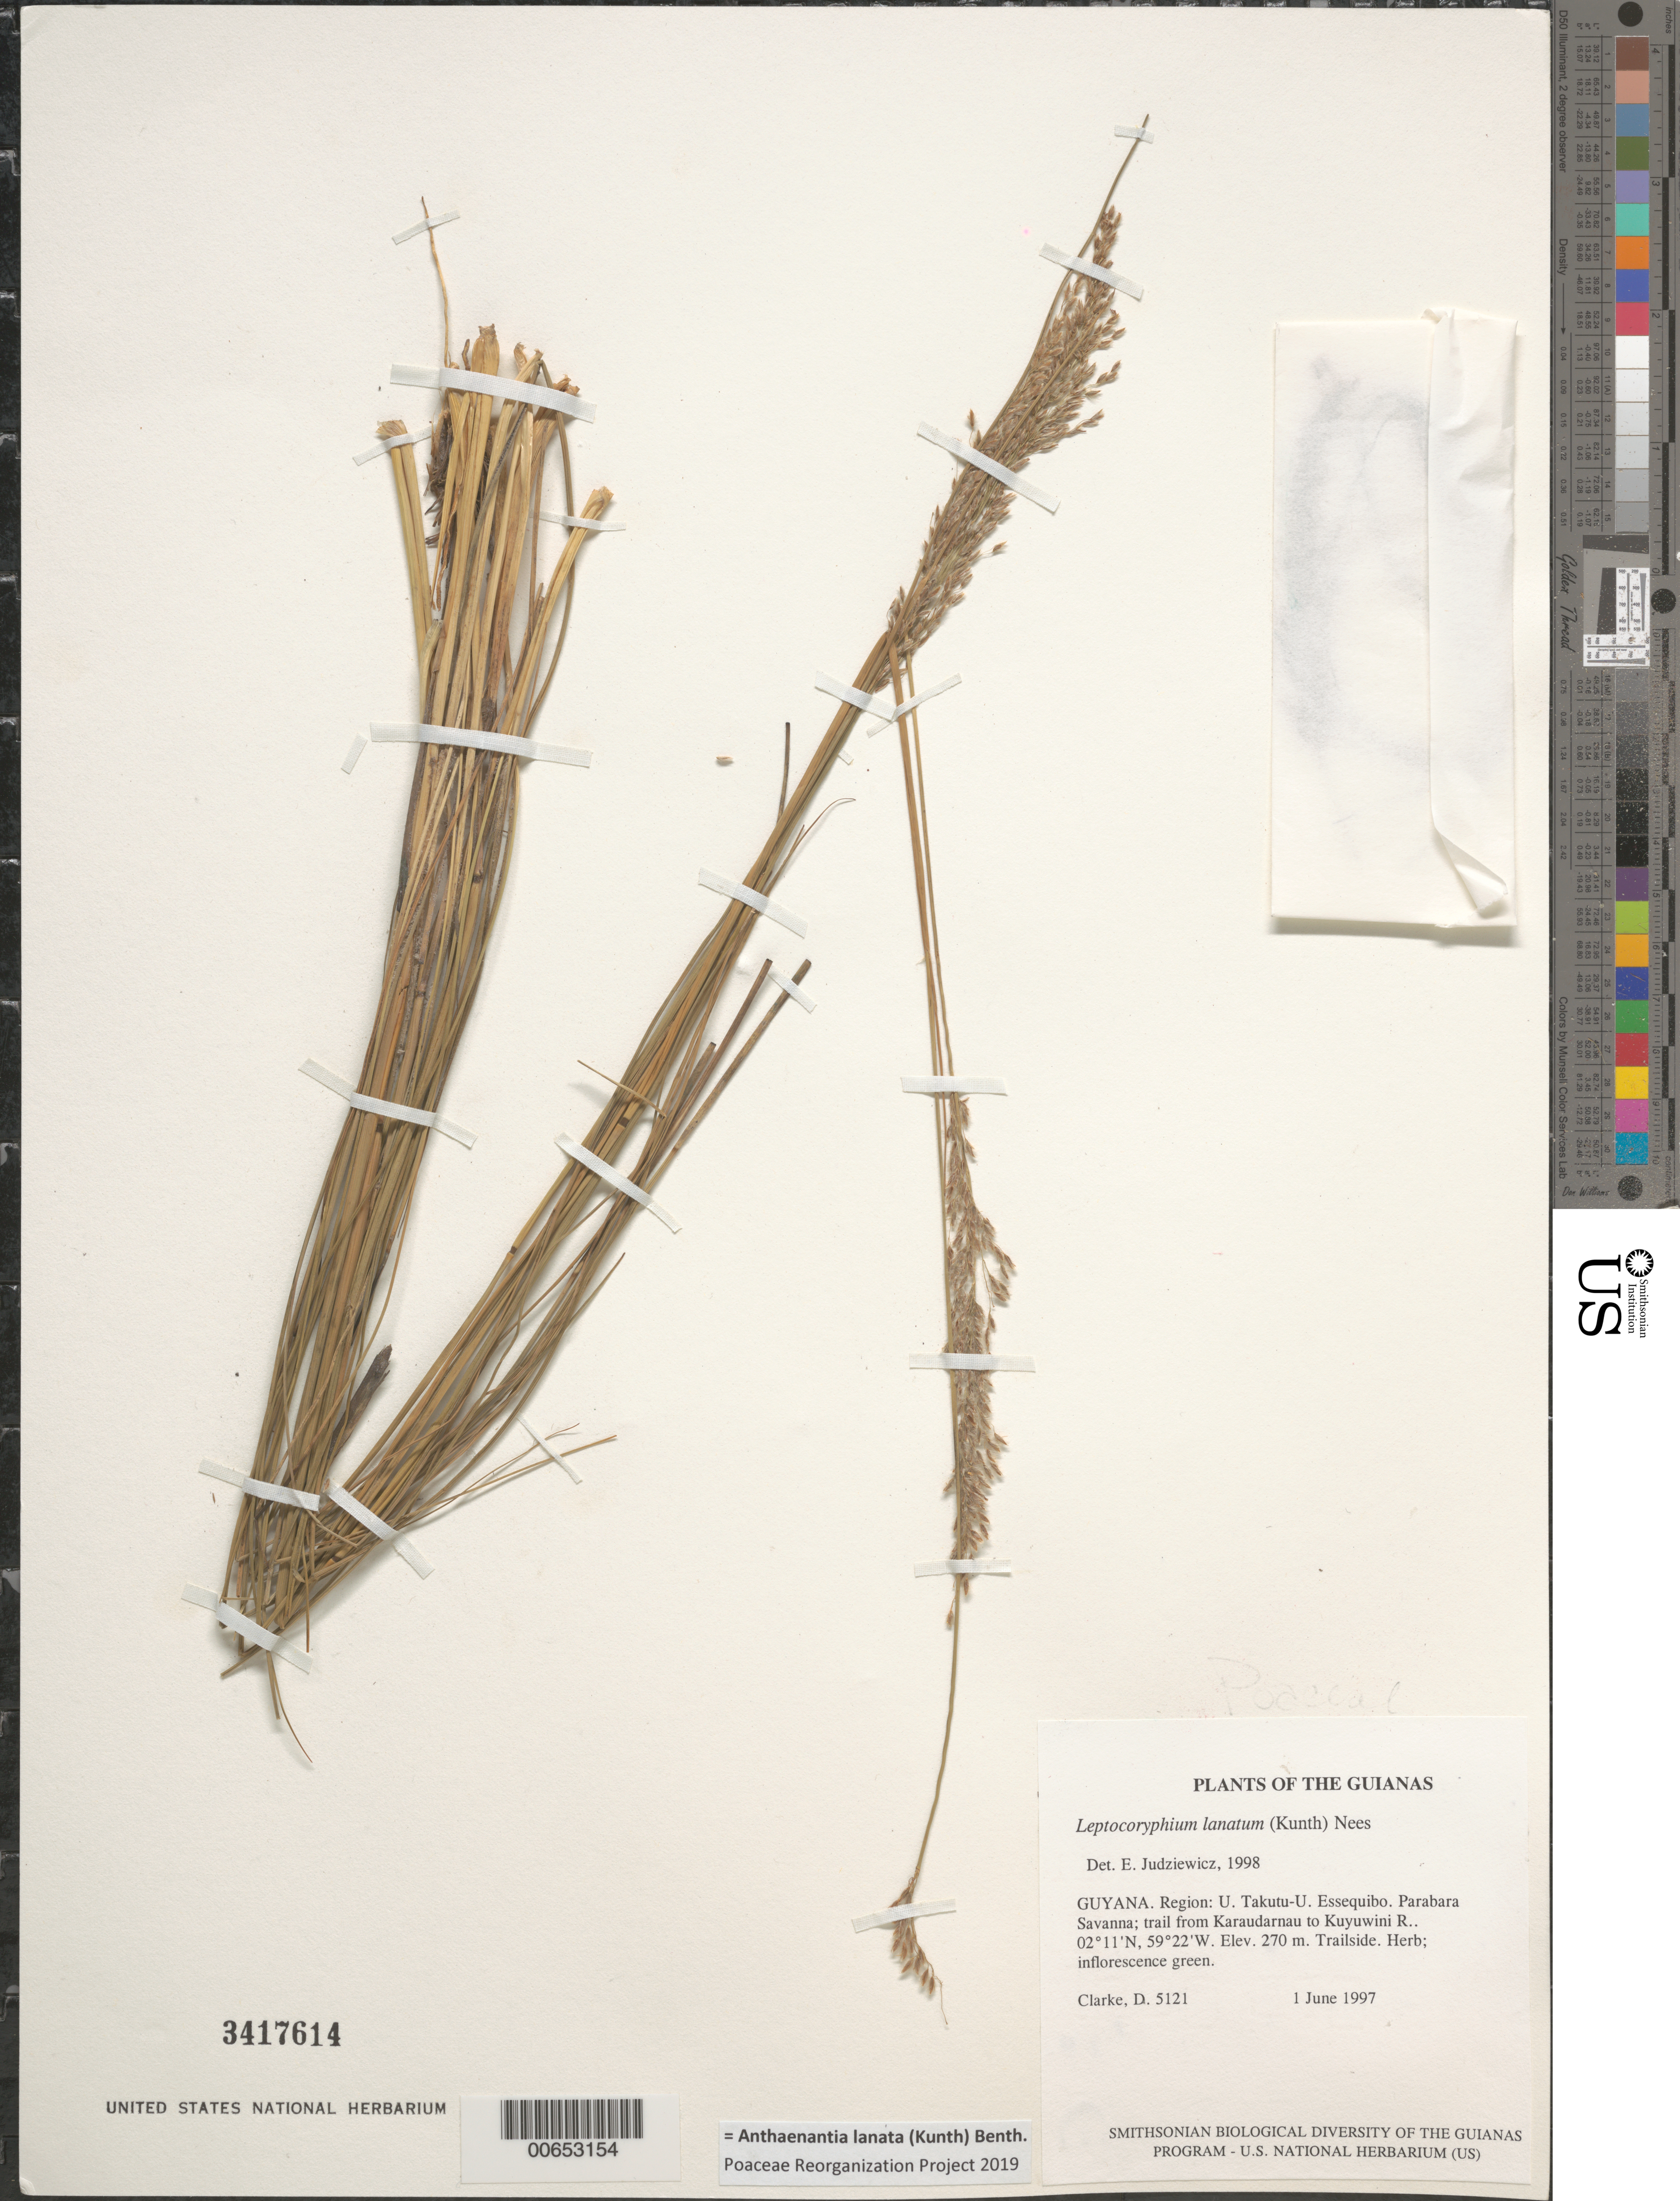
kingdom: Plantae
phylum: Tracheophyta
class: Liliopsida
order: Poales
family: Poaceae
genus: Leptocoryphium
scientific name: Leptocoryphium lanatum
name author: (Kunth) Nees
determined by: Judziewicz, E. J.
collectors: H. D. Clarke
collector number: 5121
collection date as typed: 1 June 1997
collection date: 1997-06-01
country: Guyana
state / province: U. Takutu-U. Essequibo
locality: Parabara Savanna; trail from Karaudarnau to Kuyuwini R.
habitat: Trailside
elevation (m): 270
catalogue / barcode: US 3417614